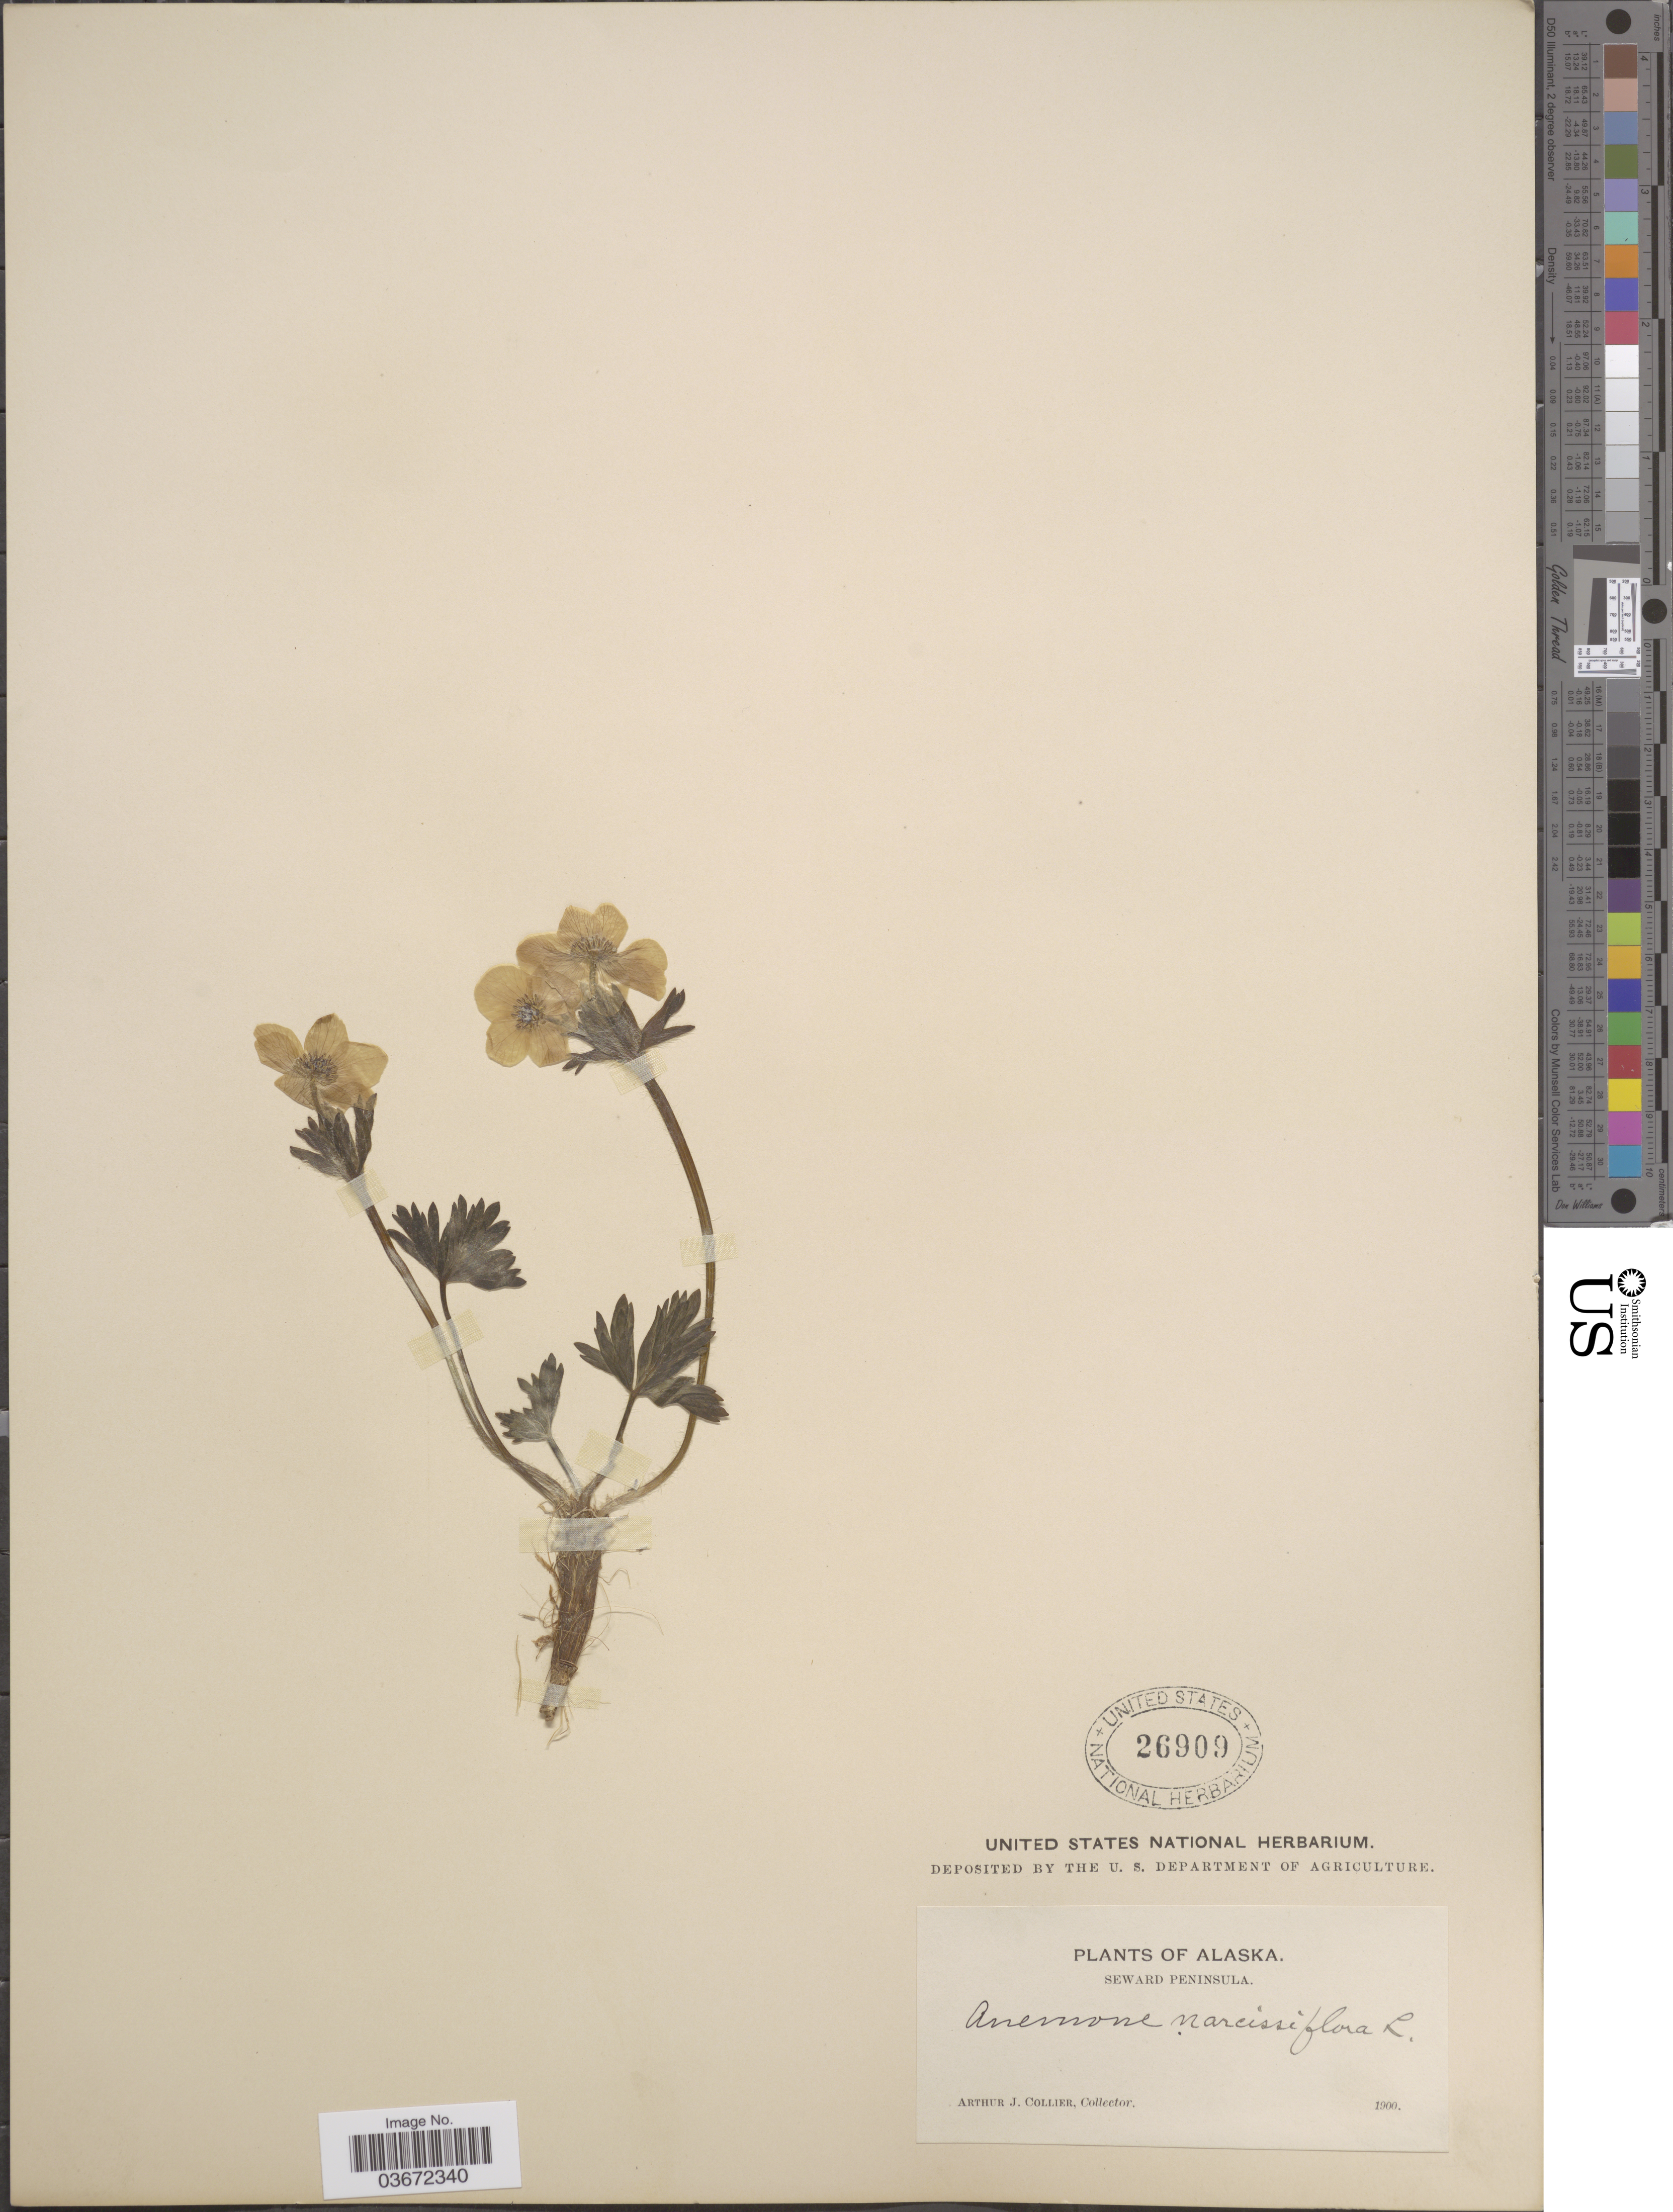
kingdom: Plantae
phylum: Tracheophyta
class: Magnoliopsida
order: Ranunculales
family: Ranunculaceae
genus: Anemone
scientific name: Anemone narcissiflora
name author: L.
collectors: A. Collier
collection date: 1900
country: United States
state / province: Alaska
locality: Seward Peninsula.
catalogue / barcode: US 26909